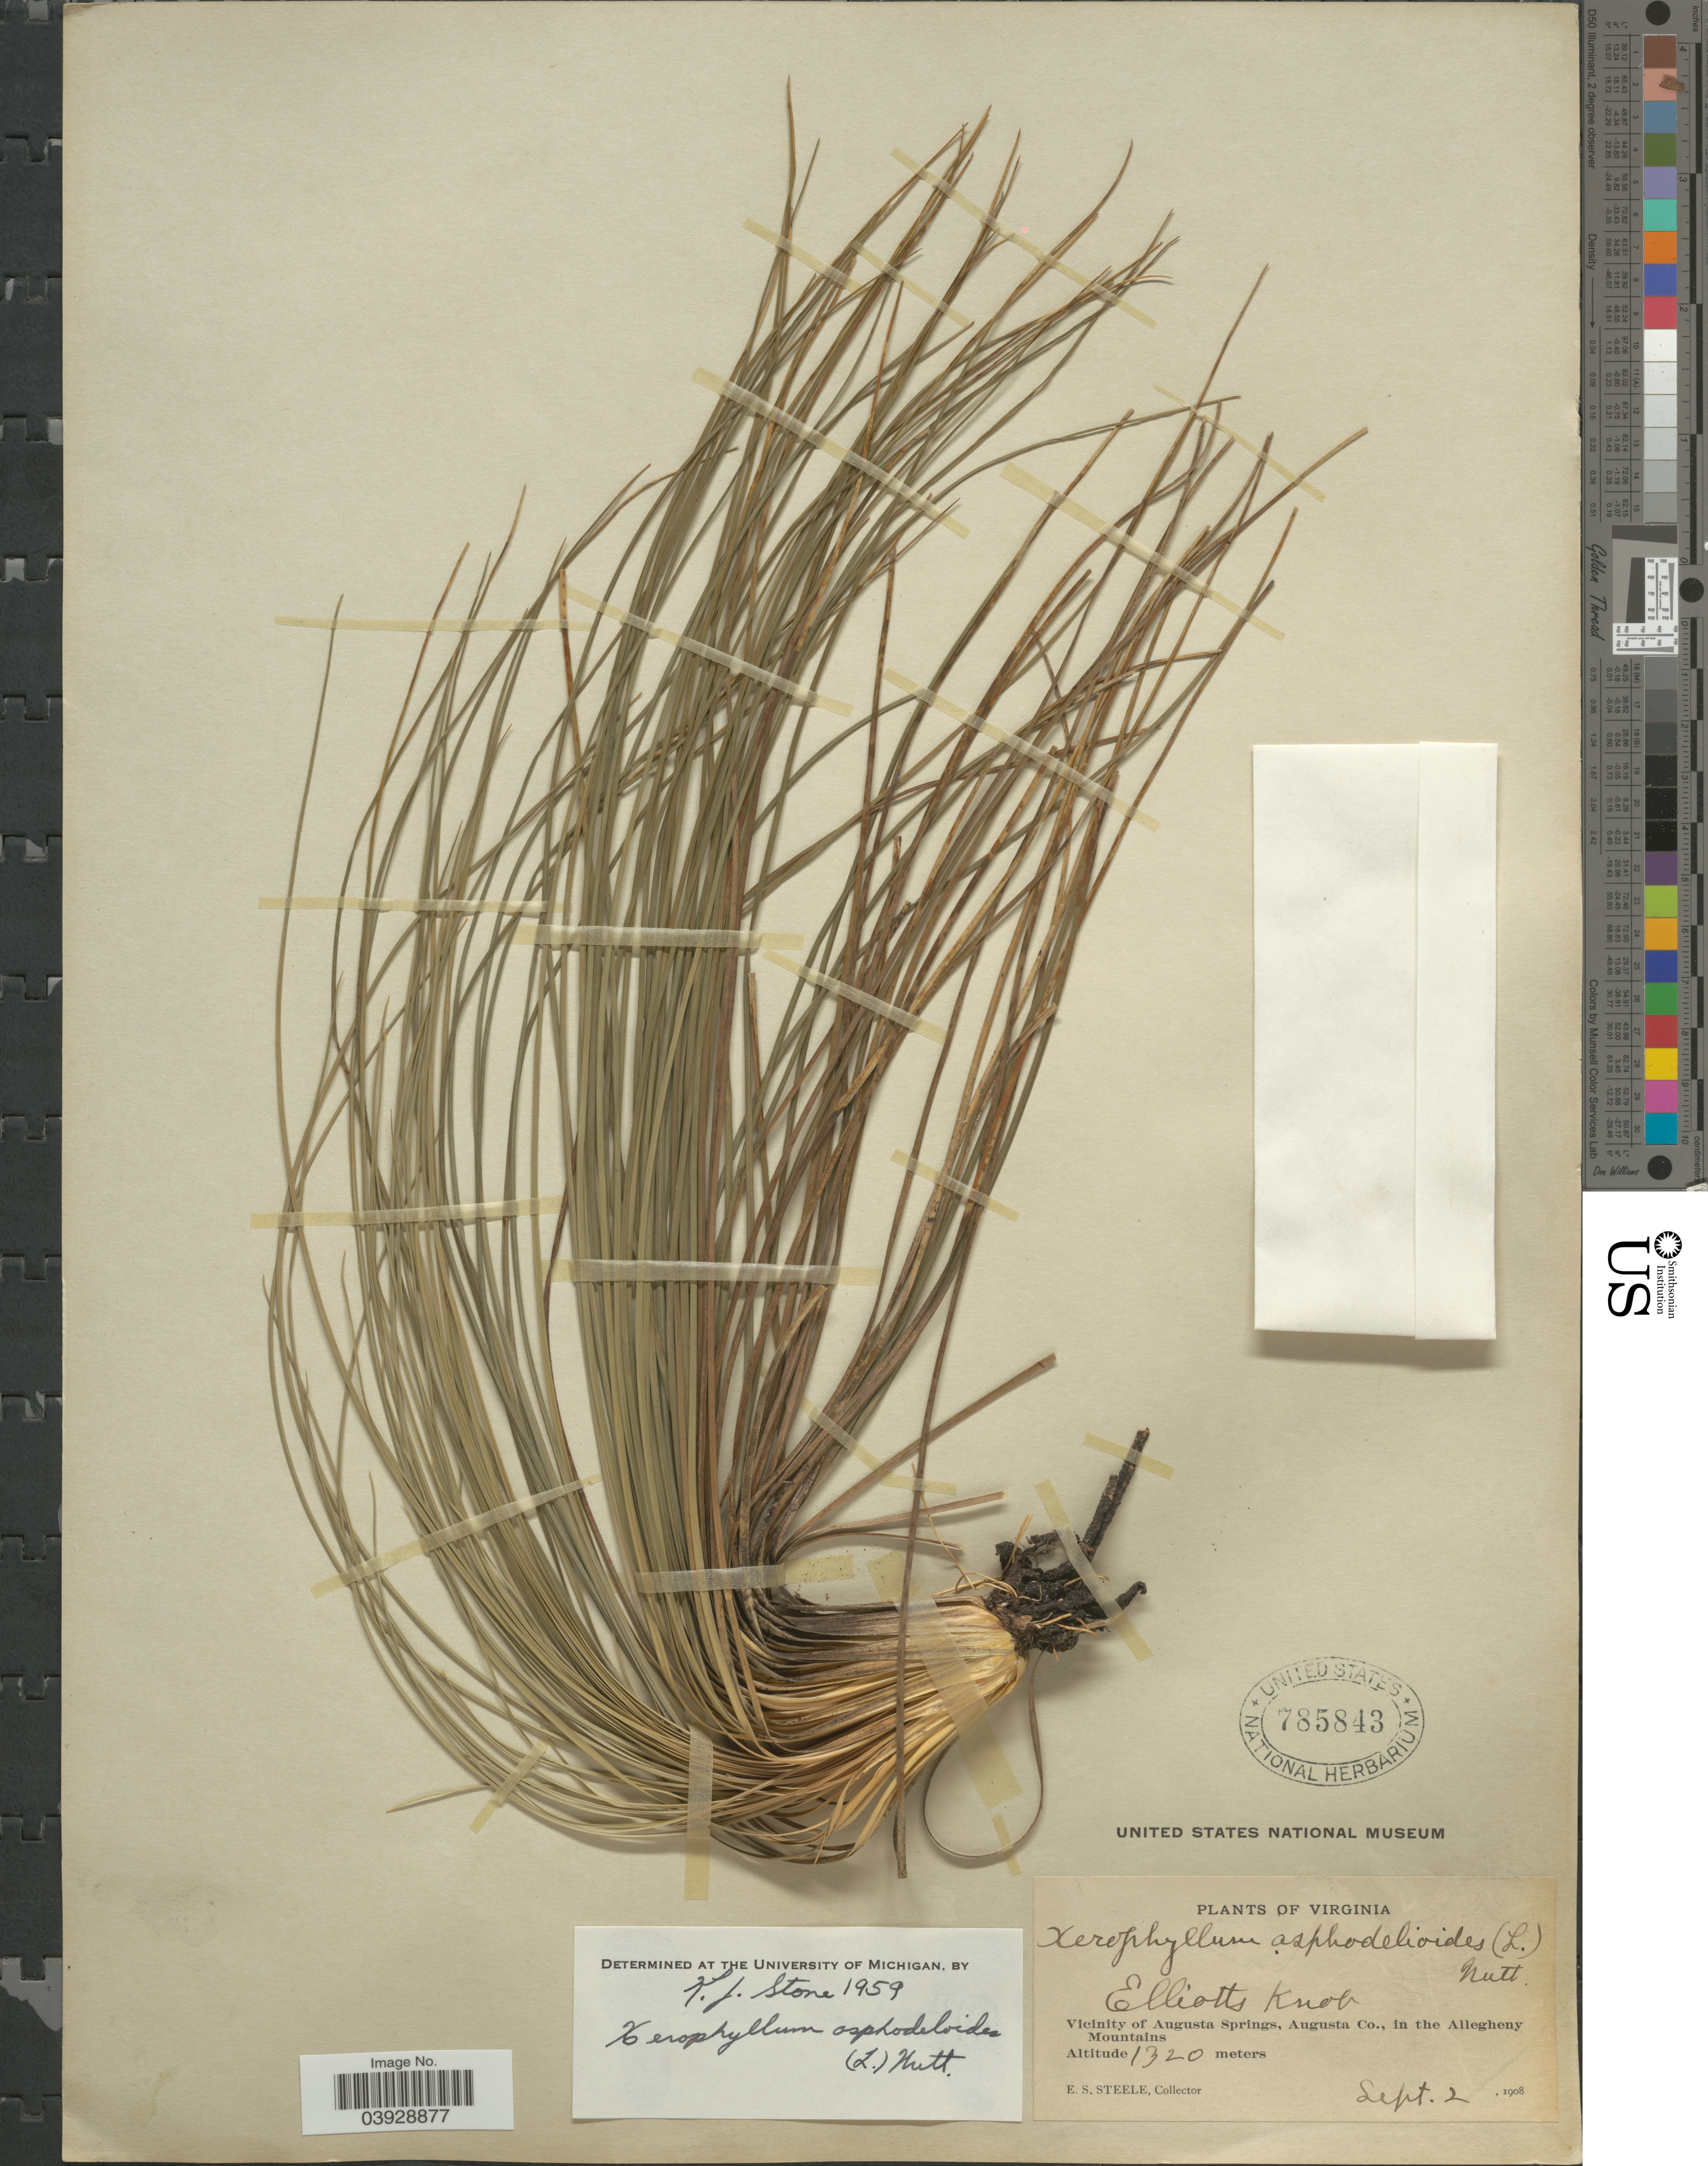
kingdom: Plantae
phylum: Tracheophyta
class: Liliopsida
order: Liliales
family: Melanthiaceae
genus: Xerophyllum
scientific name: Xerophyllum asphodeloides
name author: (L.) Nutt.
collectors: E. Steele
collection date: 1908-09-02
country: United States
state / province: Virginia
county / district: Augusta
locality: Elliotts Knob. Vicinity of Augusta Springs, Augusta Co., in the Allegheny Mountains.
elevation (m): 1320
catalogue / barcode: US 785843